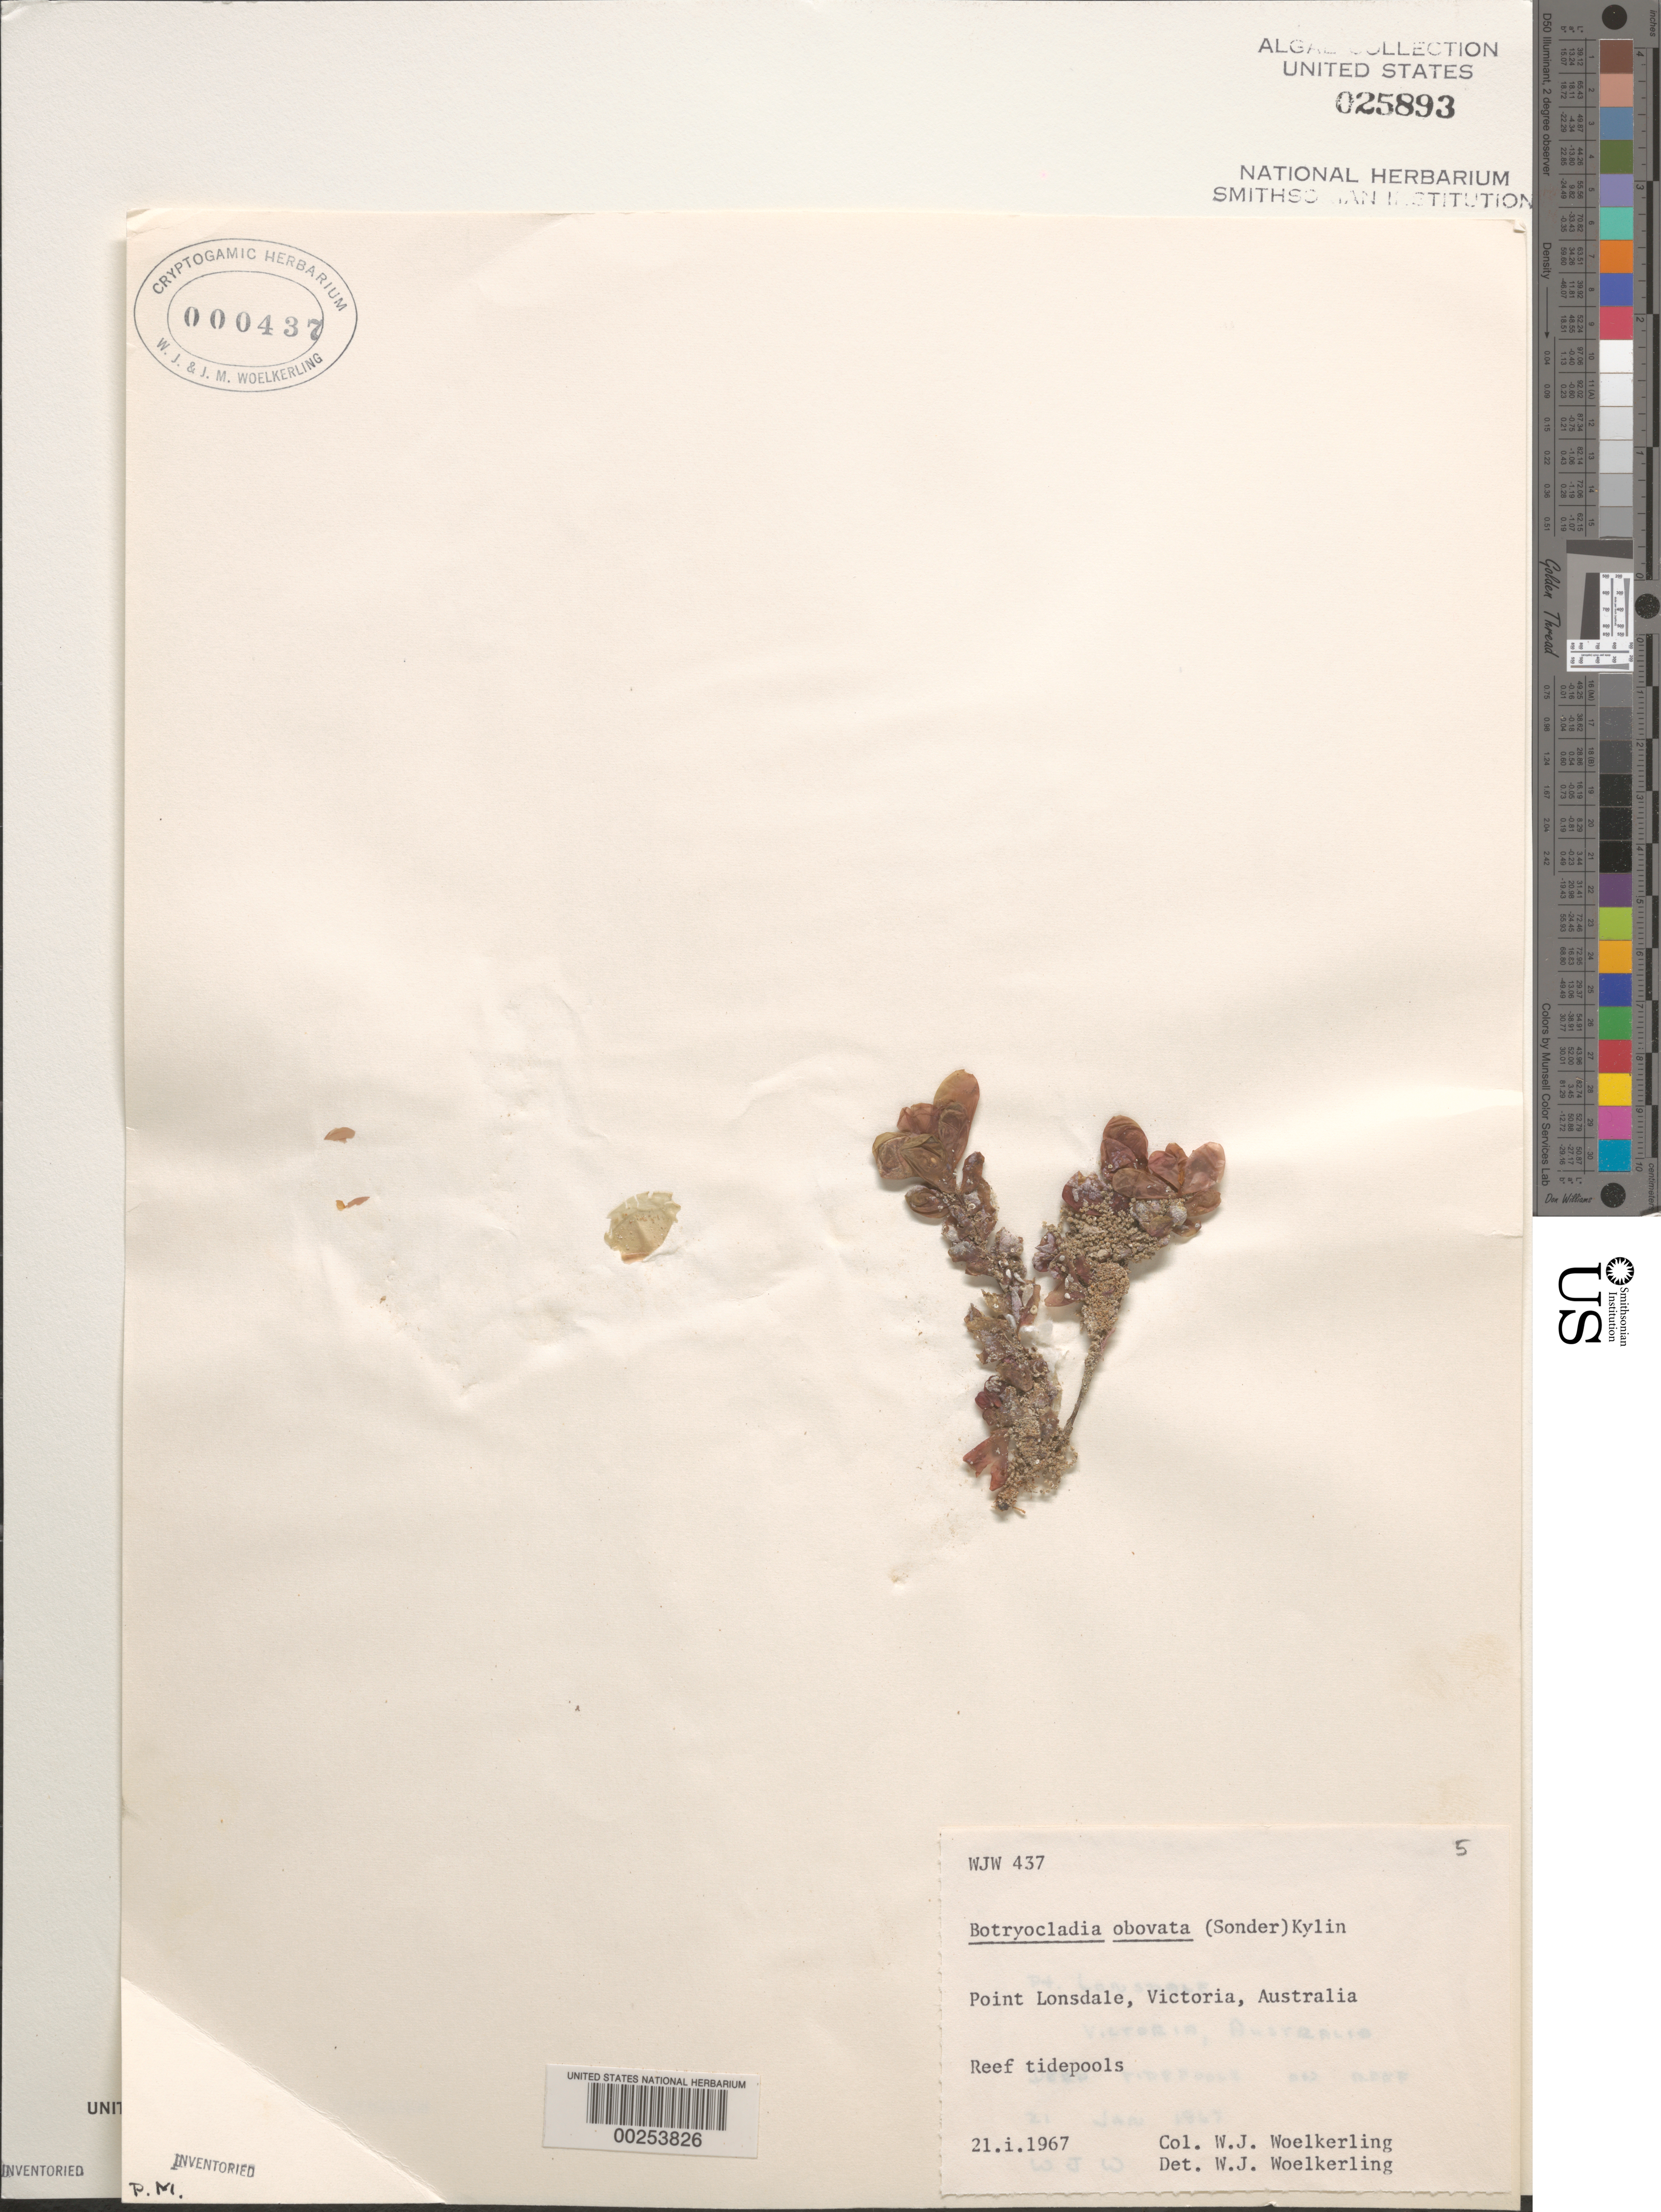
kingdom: Plantae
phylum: Rhodophyta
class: Florideophyceae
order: Gigartinales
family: Acrotylaceae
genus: Claviclonium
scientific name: Claviclonium ovatum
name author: (J.V.Lamouroux) G.T.Kraft & Min-Thein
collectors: W. Woelkerling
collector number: WJW 437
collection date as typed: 21 Jan 1967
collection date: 1967-01-21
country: Australia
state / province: Victoria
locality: Point lonsdale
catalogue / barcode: US 25893